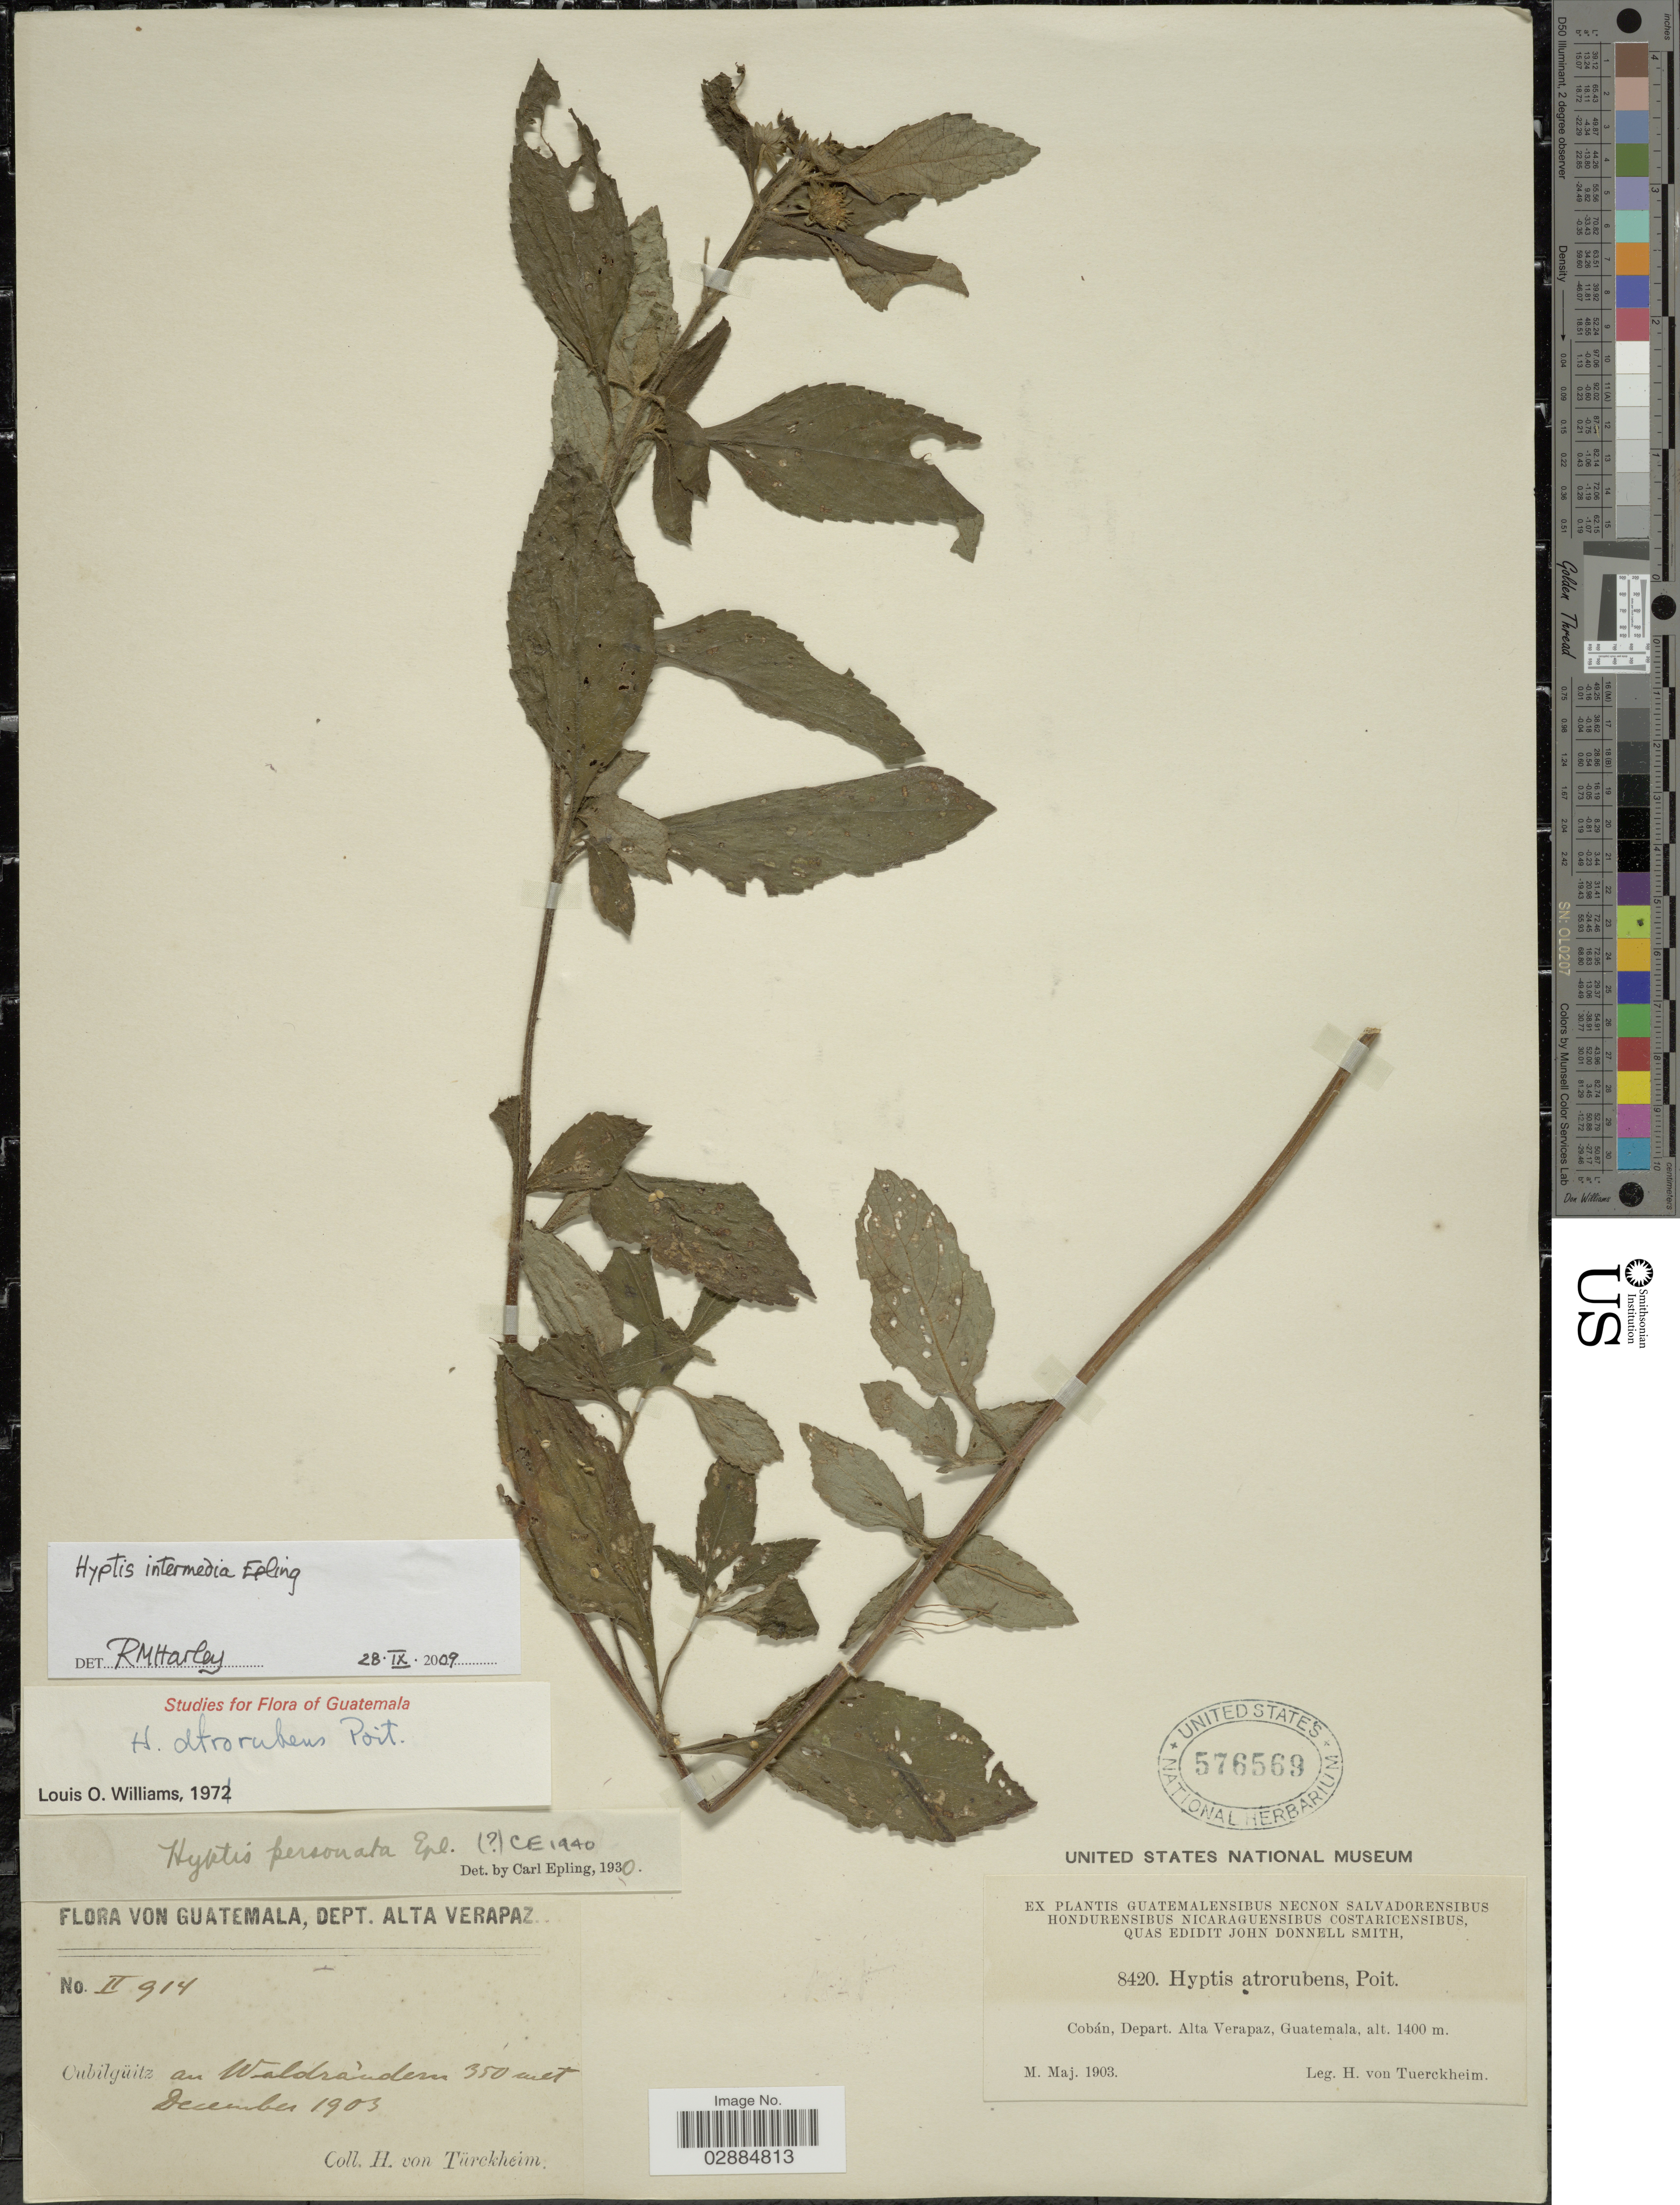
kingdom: Plantae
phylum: Tracheophyta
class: Magnoliopsida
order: Lamiales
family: Lamiaceae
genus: Hyptis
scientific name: Hyptis intermedia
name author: Epling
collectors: H. von Türckheim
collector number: II914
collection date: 1903-12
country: Guatemala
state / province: Alta Verapaz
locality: Dept. Alta Verapaz, Cubilgüitz.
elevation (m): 1400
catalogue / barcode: US 576569